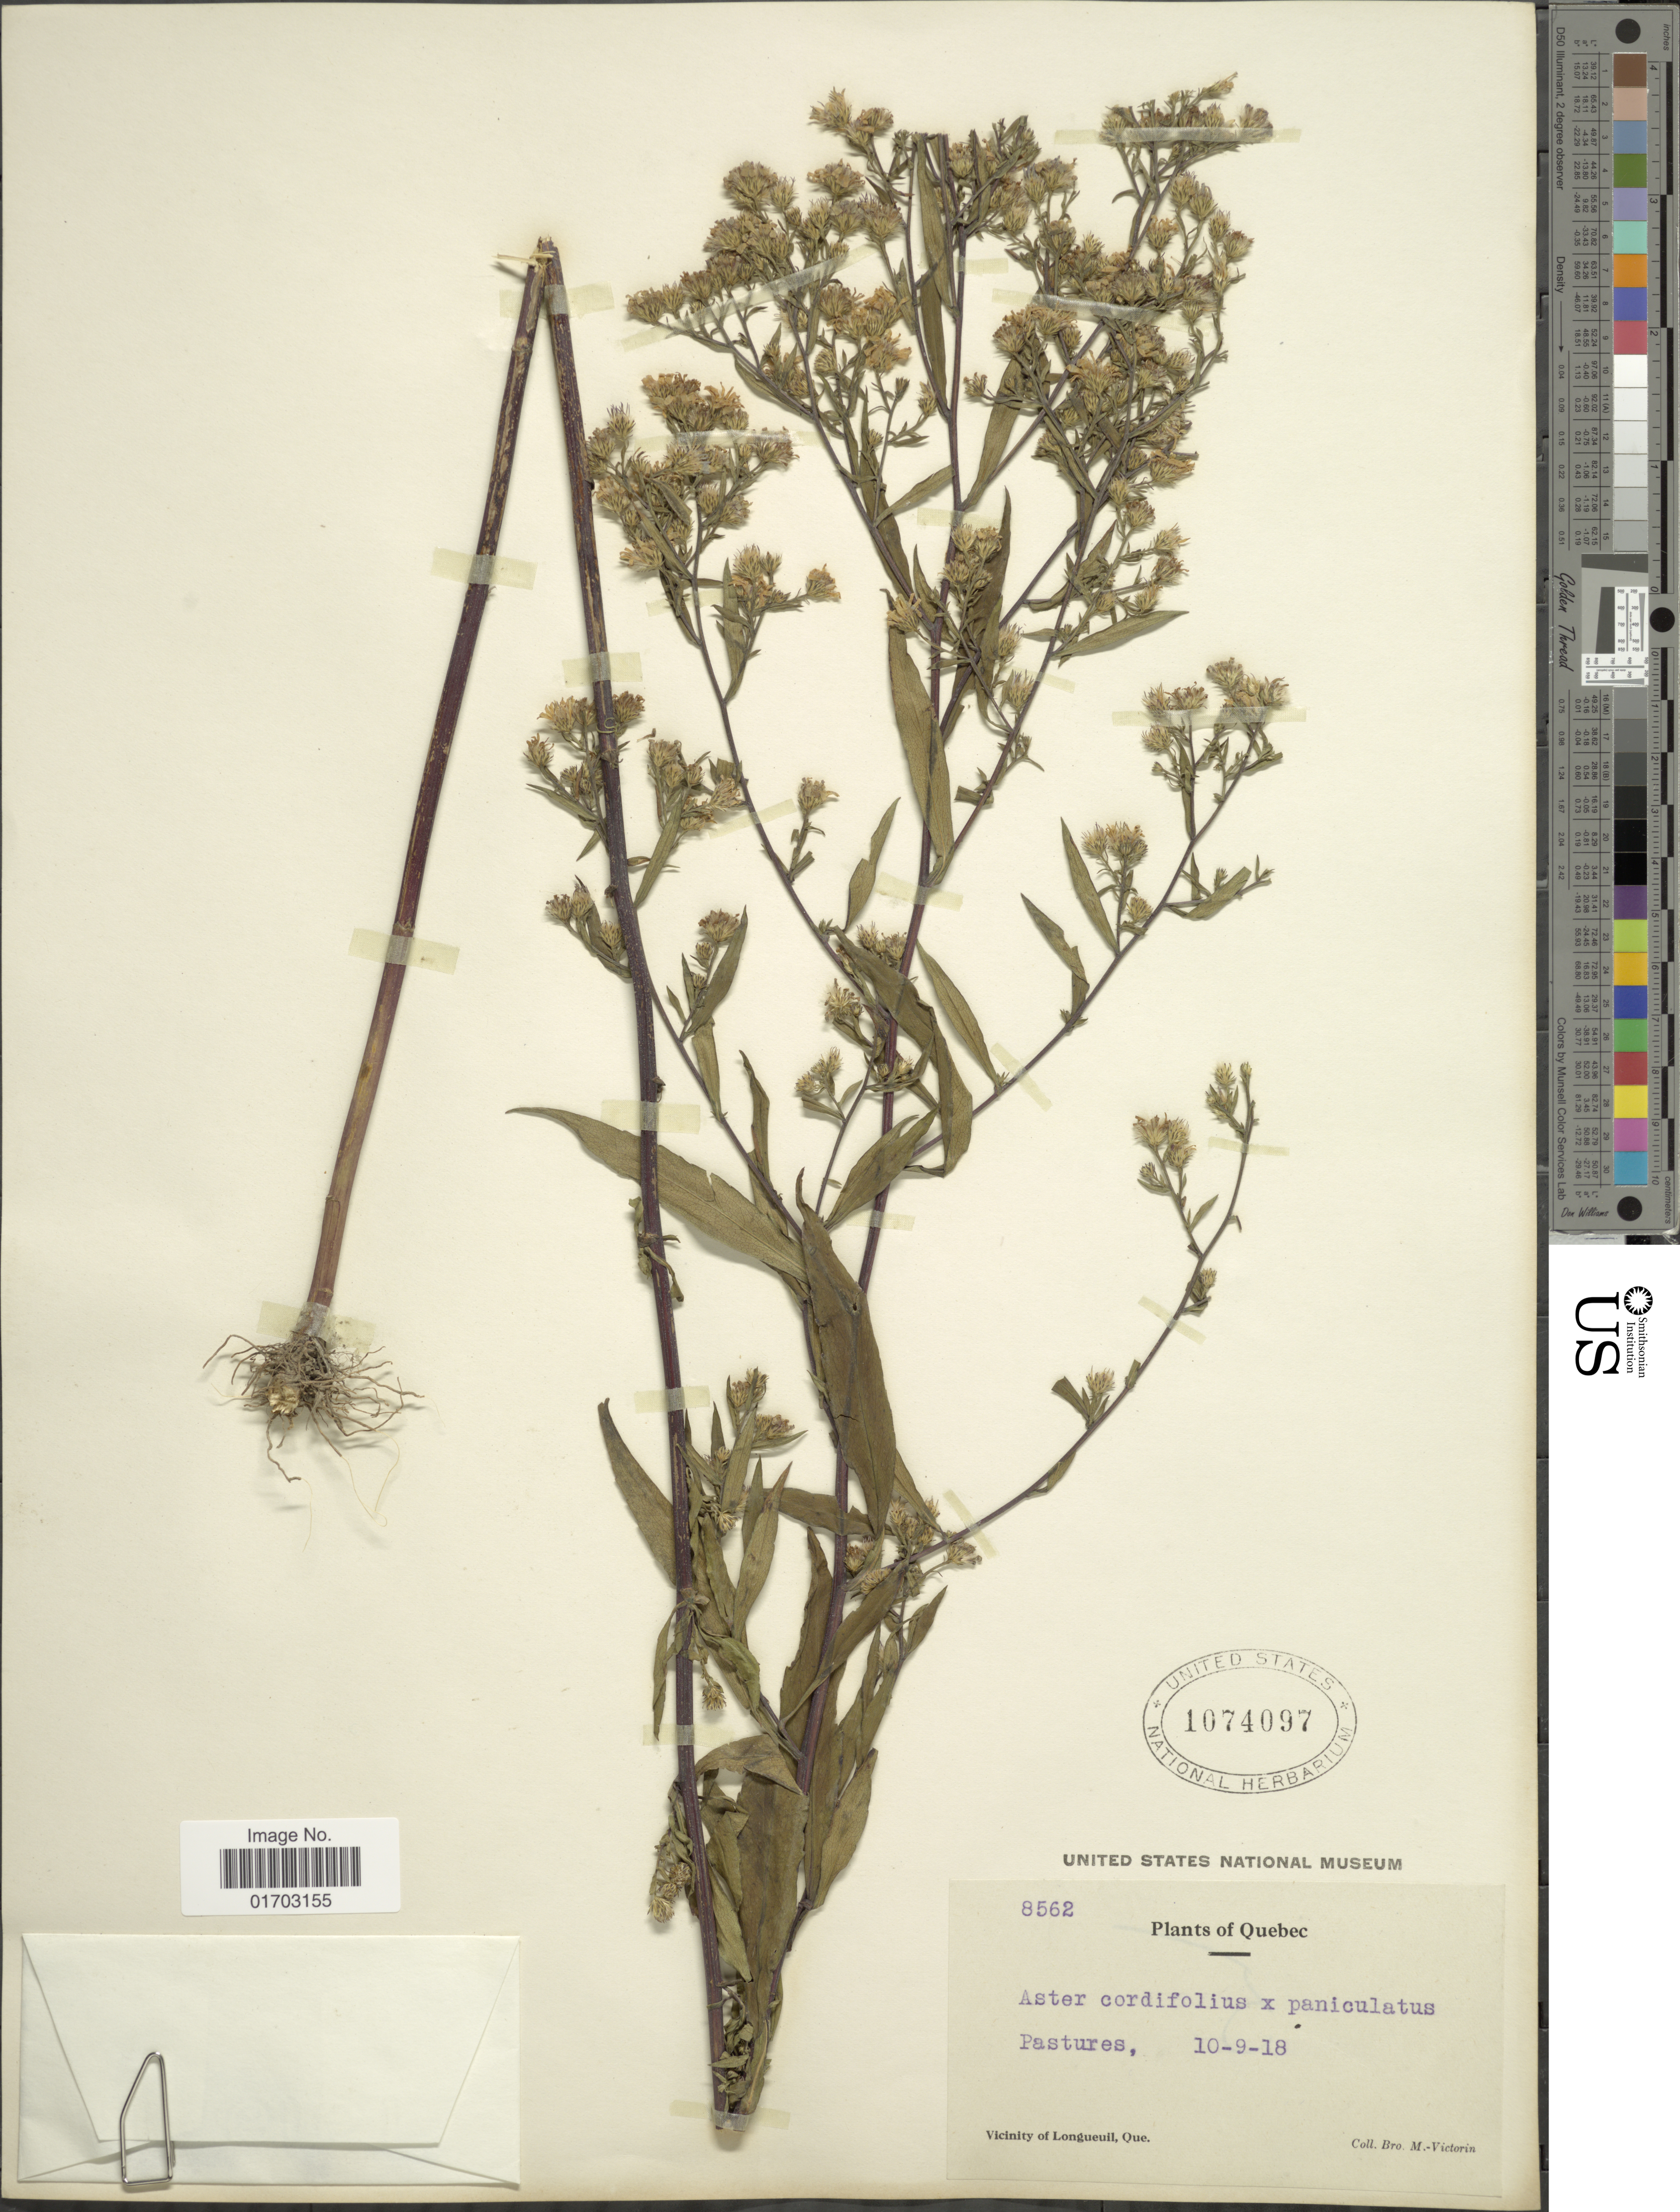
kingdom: Plantae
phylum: Tracheophyta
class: Magnoliopsida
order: Asterales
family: Asteraceae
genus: Symphyotrichum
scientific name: Symphyotrichum simplex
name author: (Willd.) Á. Löve & D. Löve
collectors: Fr. Marie-Victorin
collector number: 8562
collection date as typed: Transcribed d/m/y: 10/9/18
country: Canada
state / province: Quebec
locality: Vicinity of Longueuil.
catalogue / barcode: US 1074097